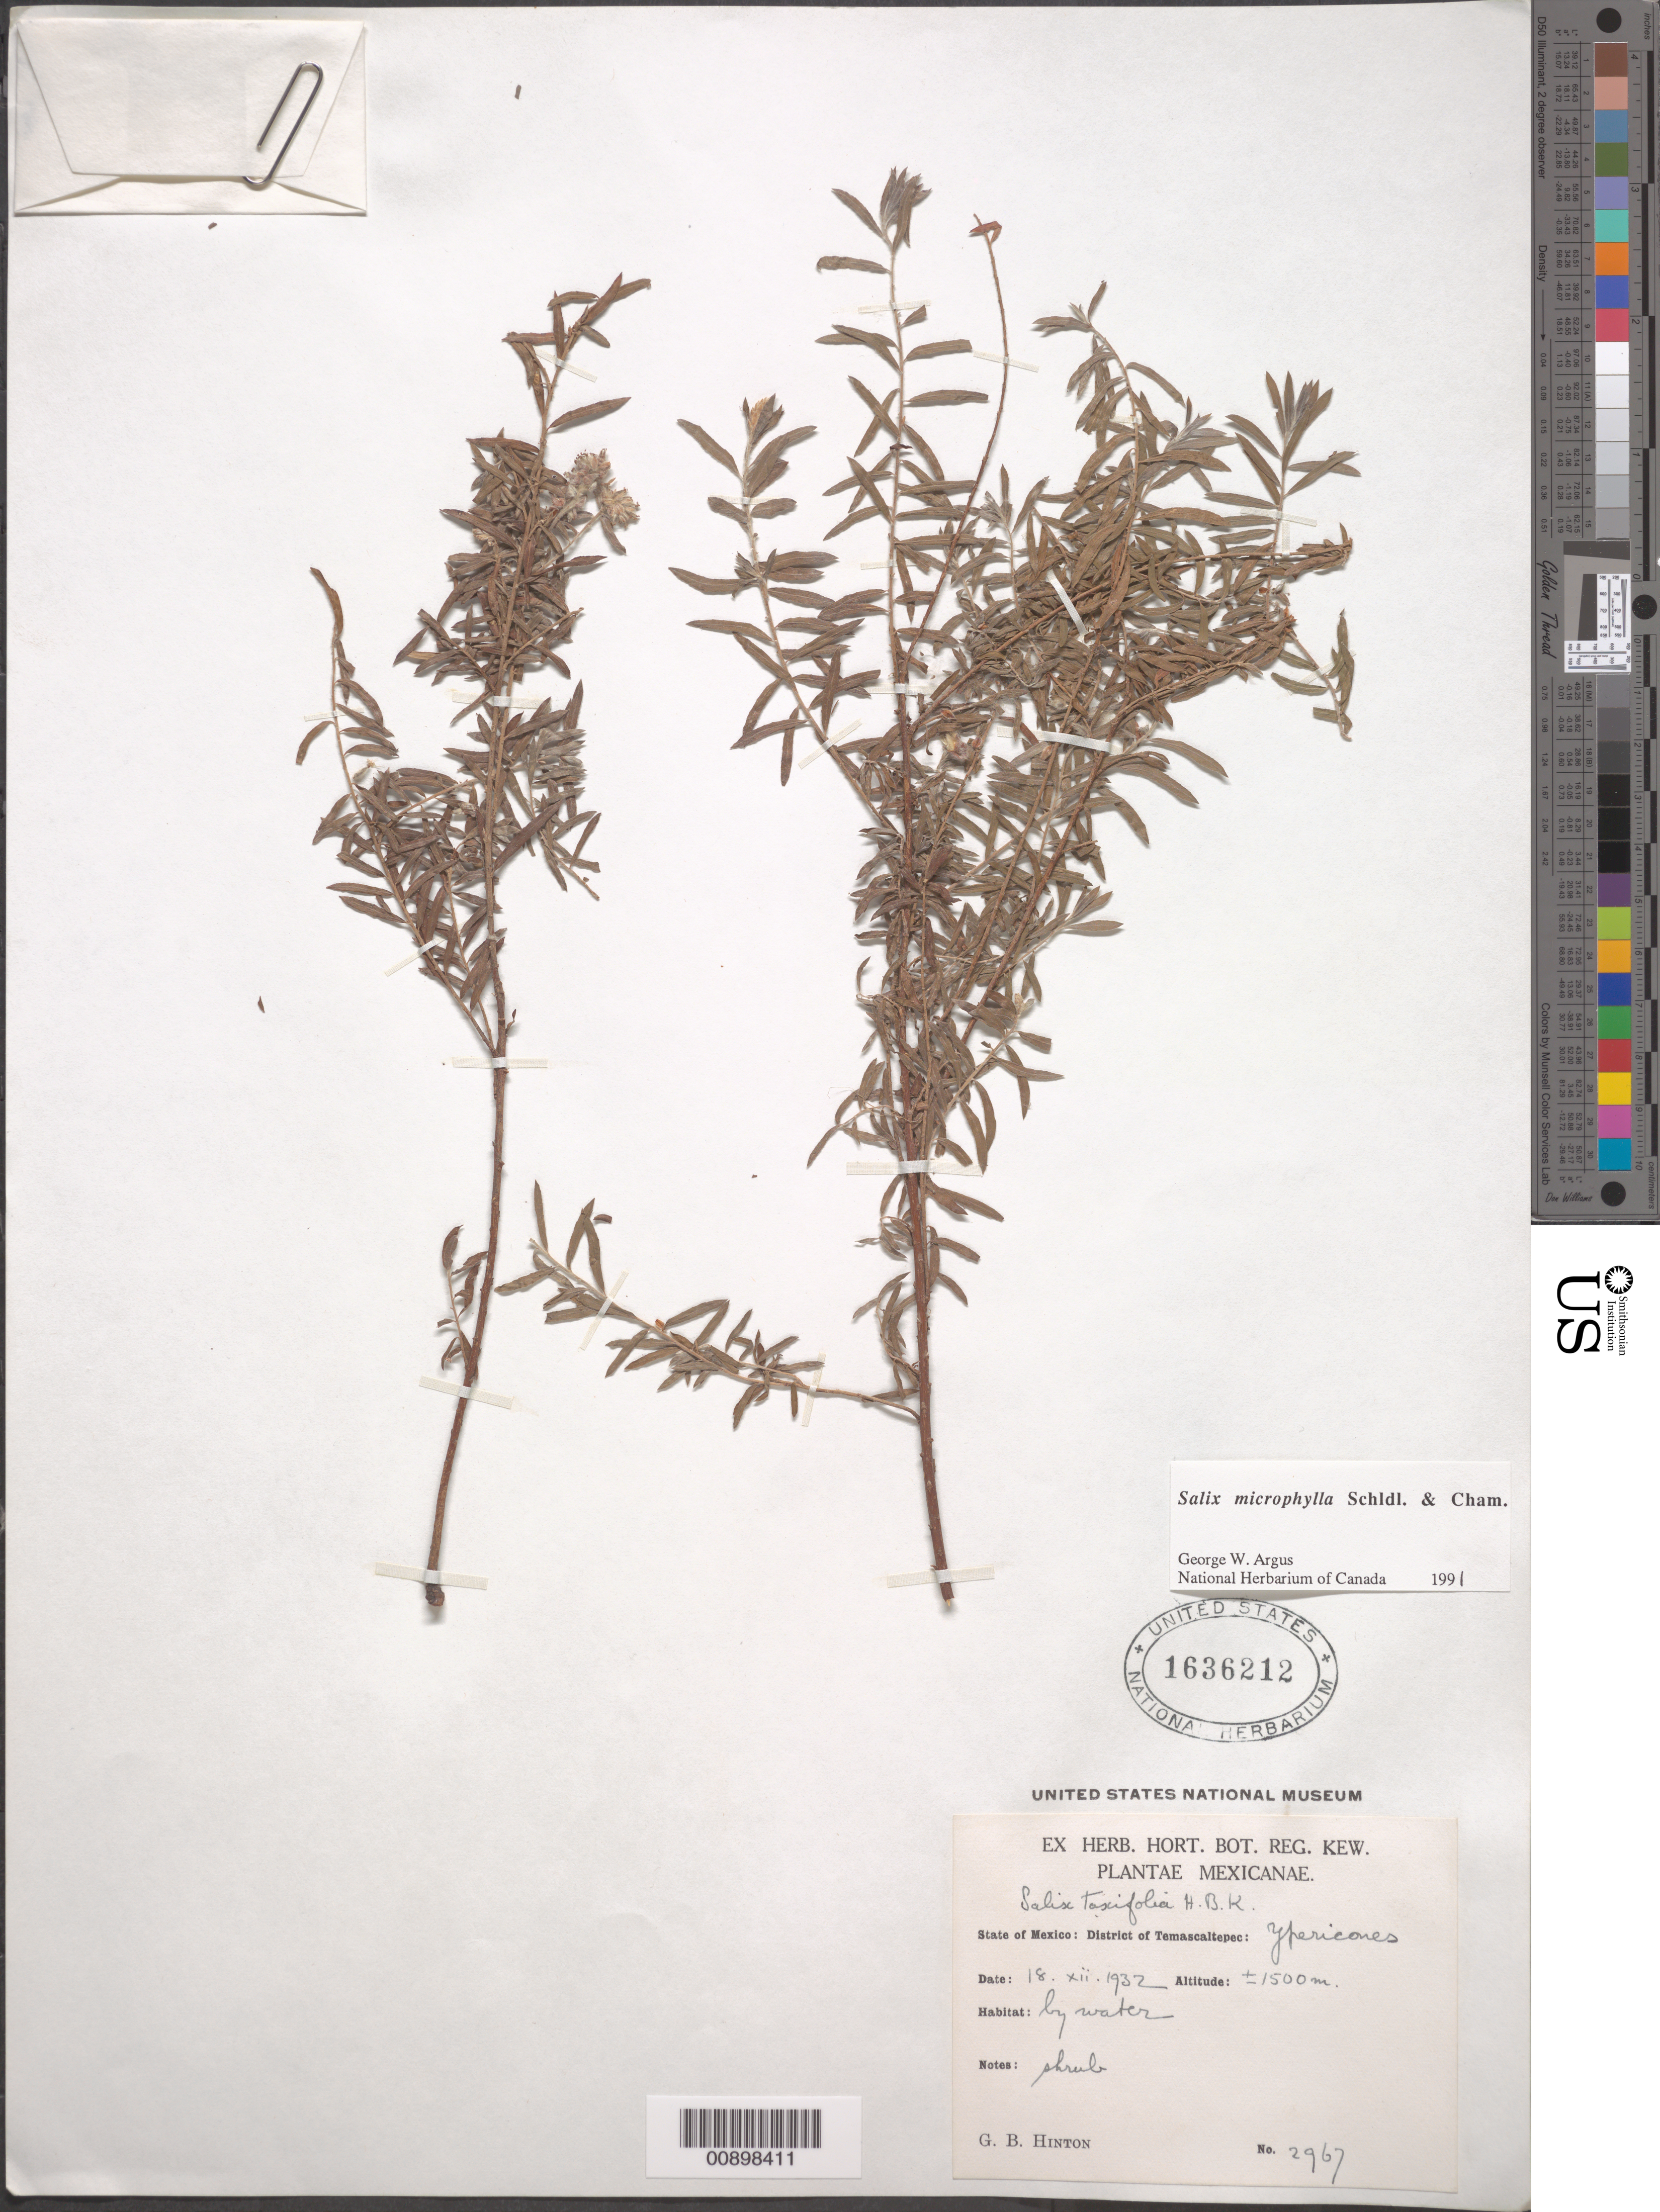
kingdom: Plantae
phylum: Tracheophyta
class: Magnoliopsida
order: Malpighiales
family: Salicaceae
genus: Salix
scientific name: Salix microphylla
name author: Schltdl. & Cham.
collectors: G. B. Hinton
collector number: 2967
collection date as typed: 18 Dec 1932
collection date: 1932-12-18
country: Mexico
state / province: México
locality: State of Mexico: District of Temascaltepec: Ypericones [sic possibly Pericones].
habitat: By water.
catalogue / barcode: US 1636212